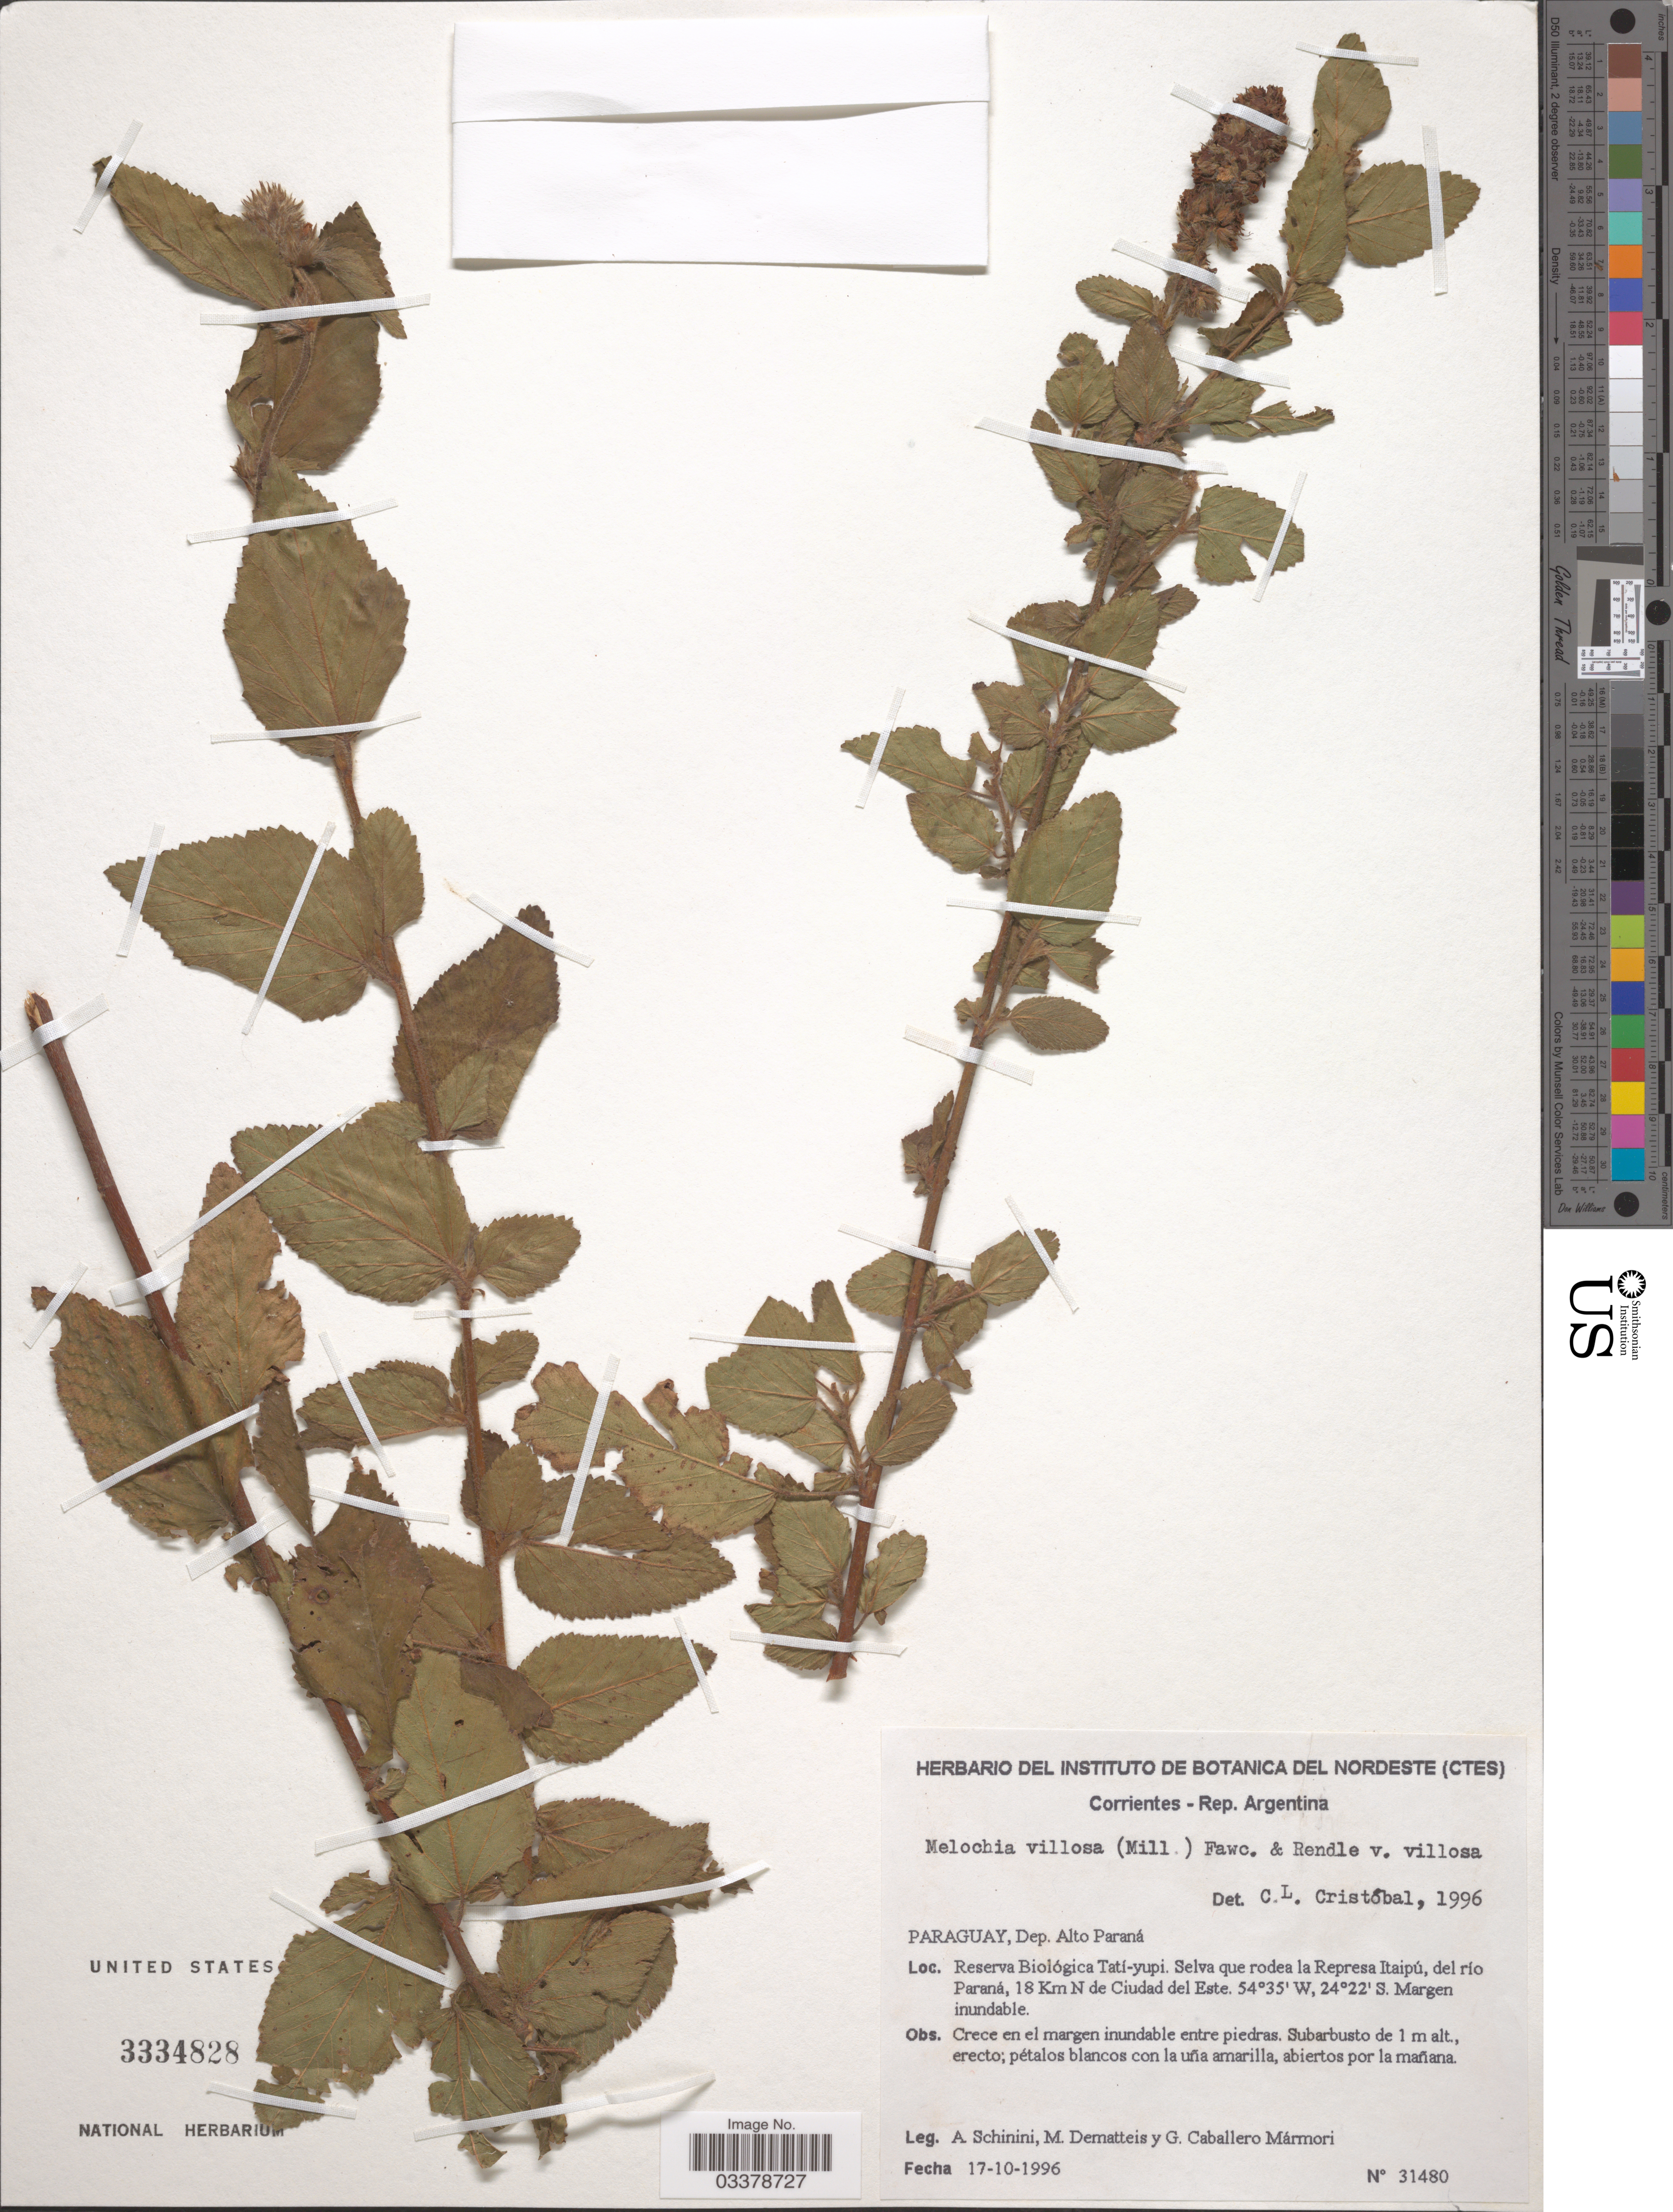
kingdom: Plantae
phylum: Tracheophyta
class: Magnoliopsida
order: Malvales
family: Malvaceae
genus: Melochia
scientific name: Melochia spicata var. spicata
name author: (L.) Fryxell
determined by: Dorr, L. J., (BOT), Smithsonian Institution - National Museum of Natural History (UNITED STATES)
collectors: A. Schinini & G. Caballero Marmori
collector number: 31480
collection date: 1996-10-17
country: Paraguay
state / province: Alto Parana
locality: Dep. Alto Paraná. Reserva Biológica Tatí-yupi. Selva que rodea la Represa Itaipú, del río Paraná, 18 Km N de Ciudad del Este.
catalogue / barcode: US 3334828